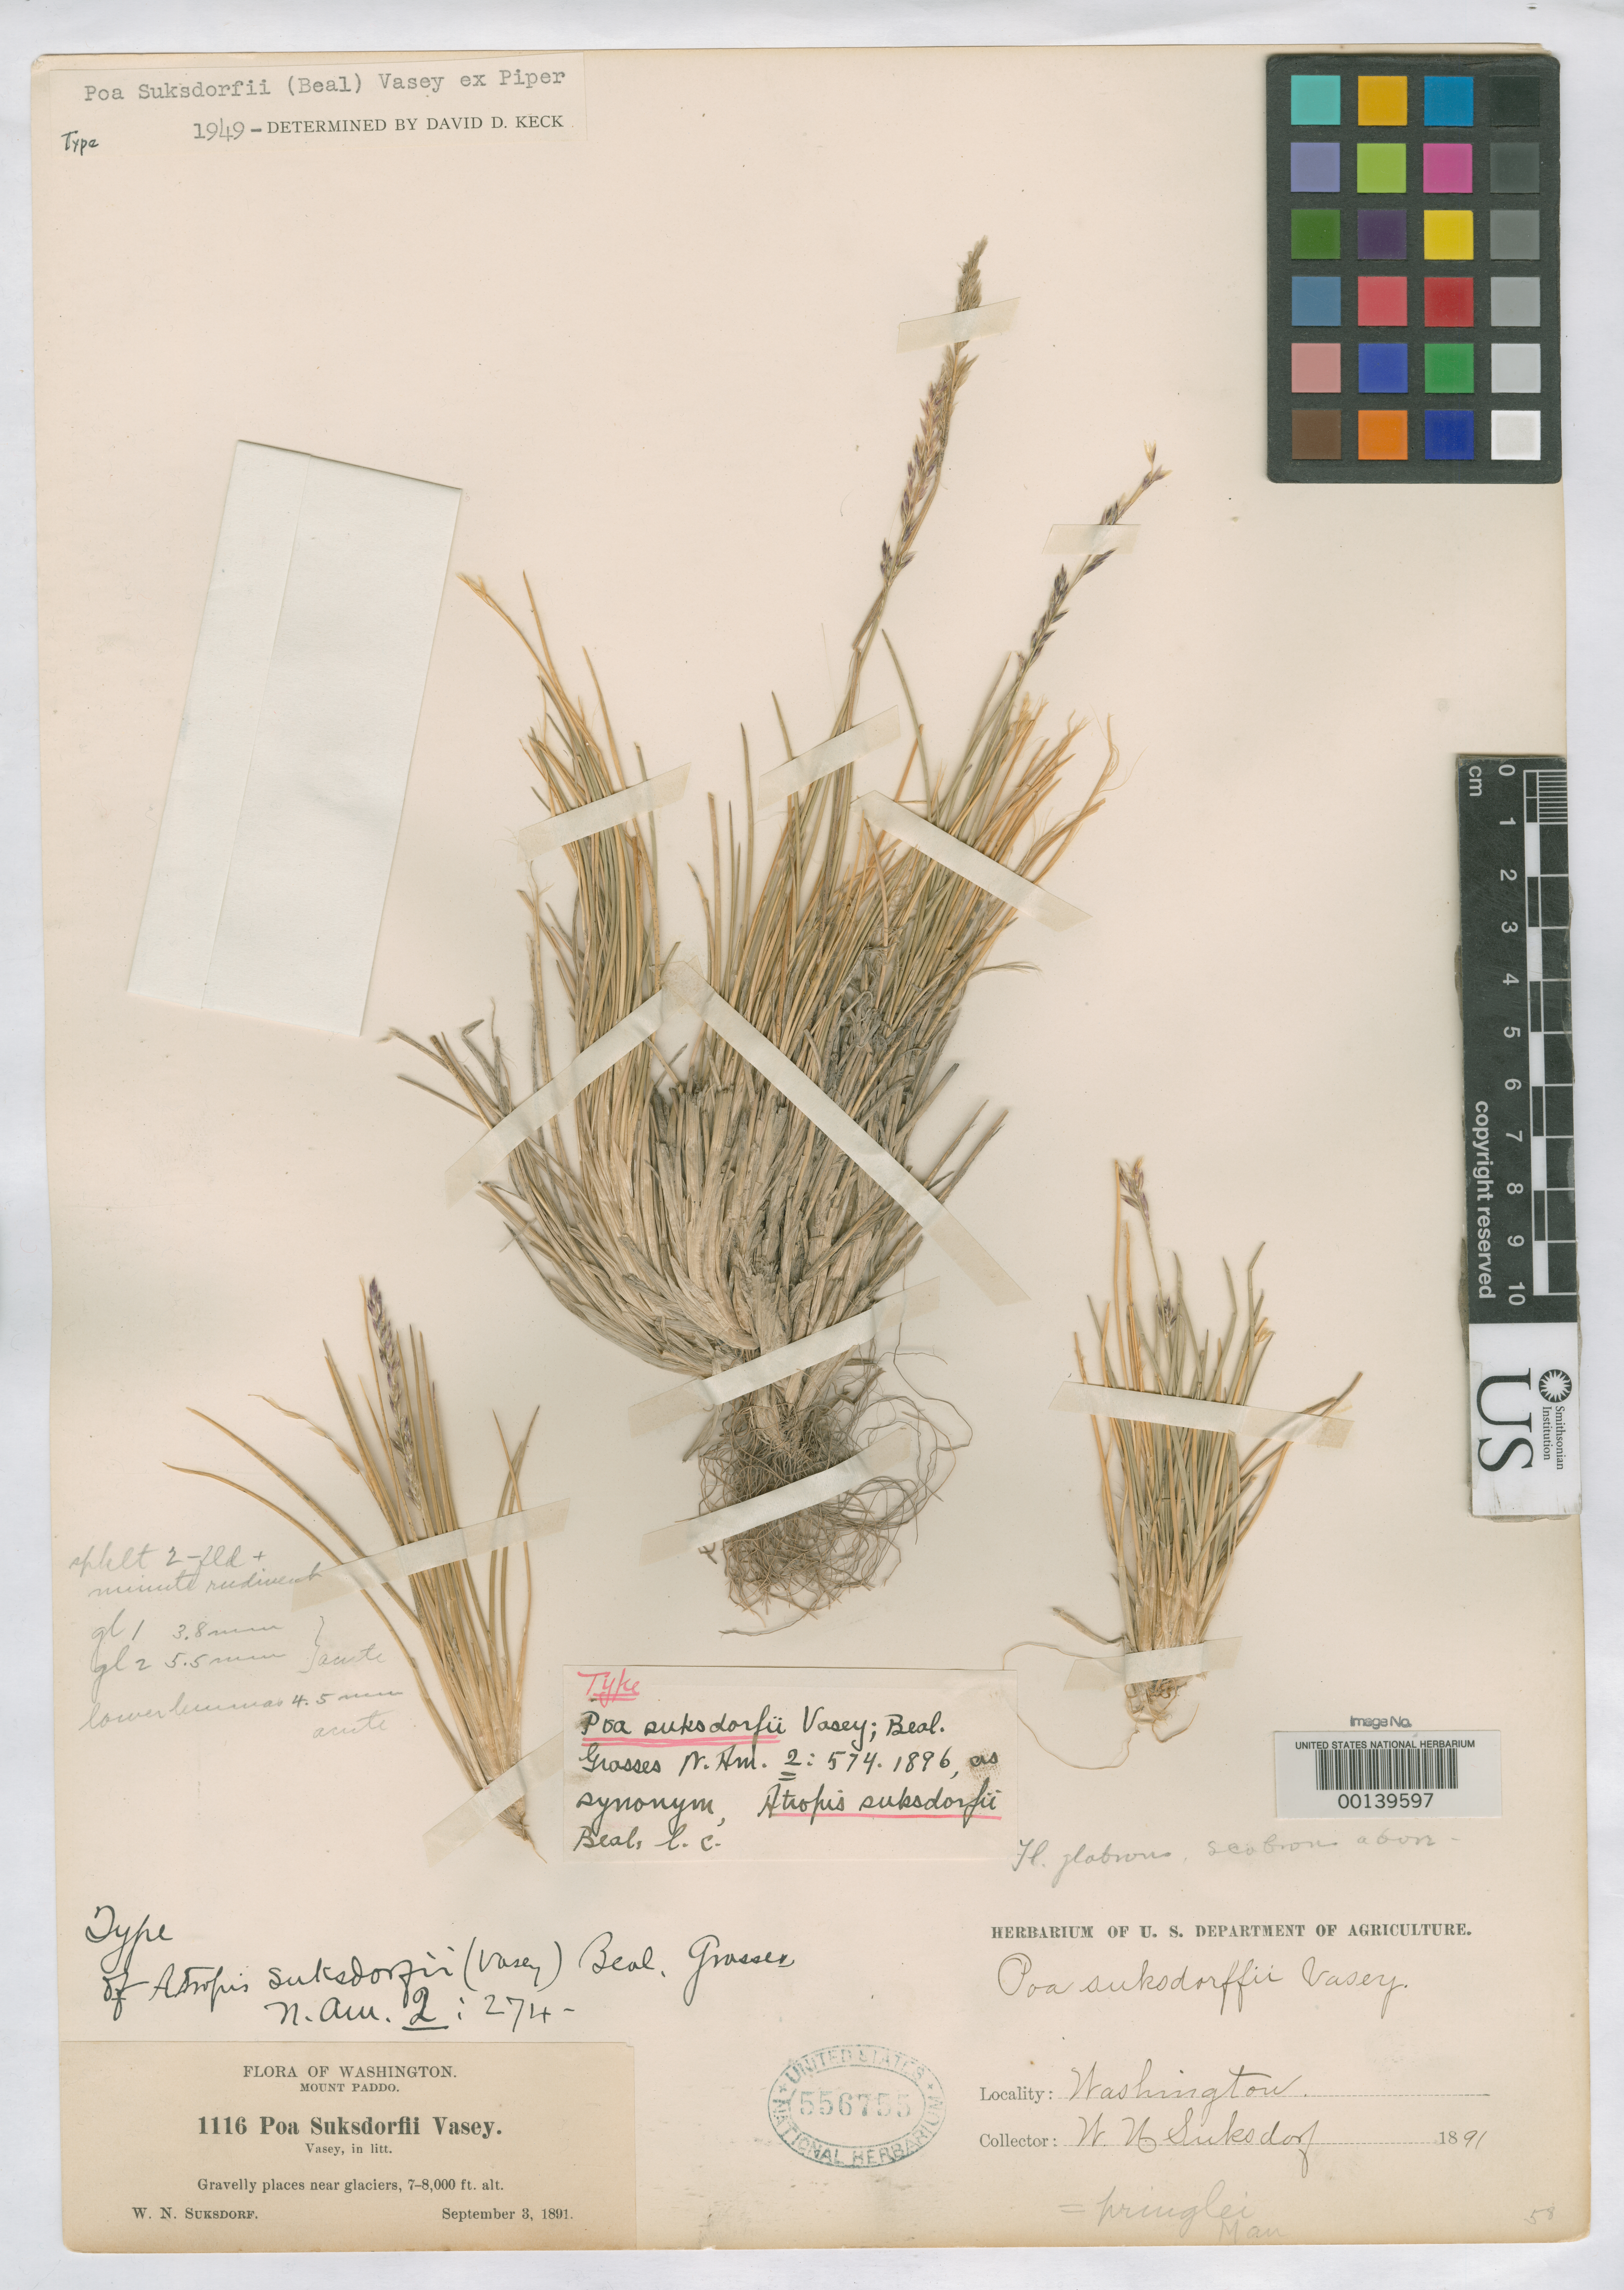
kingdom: Plantae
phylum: Tracheophyta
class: Liliopsida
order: Poales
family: Poaceae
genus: Atropis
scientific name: Atropis suksdorfii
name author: W.J. Beal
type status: Isotype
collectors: W. N. Suksdorf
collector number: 1116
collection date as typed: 1891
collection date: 1891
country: United States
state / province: Washington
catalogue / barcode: US 556755